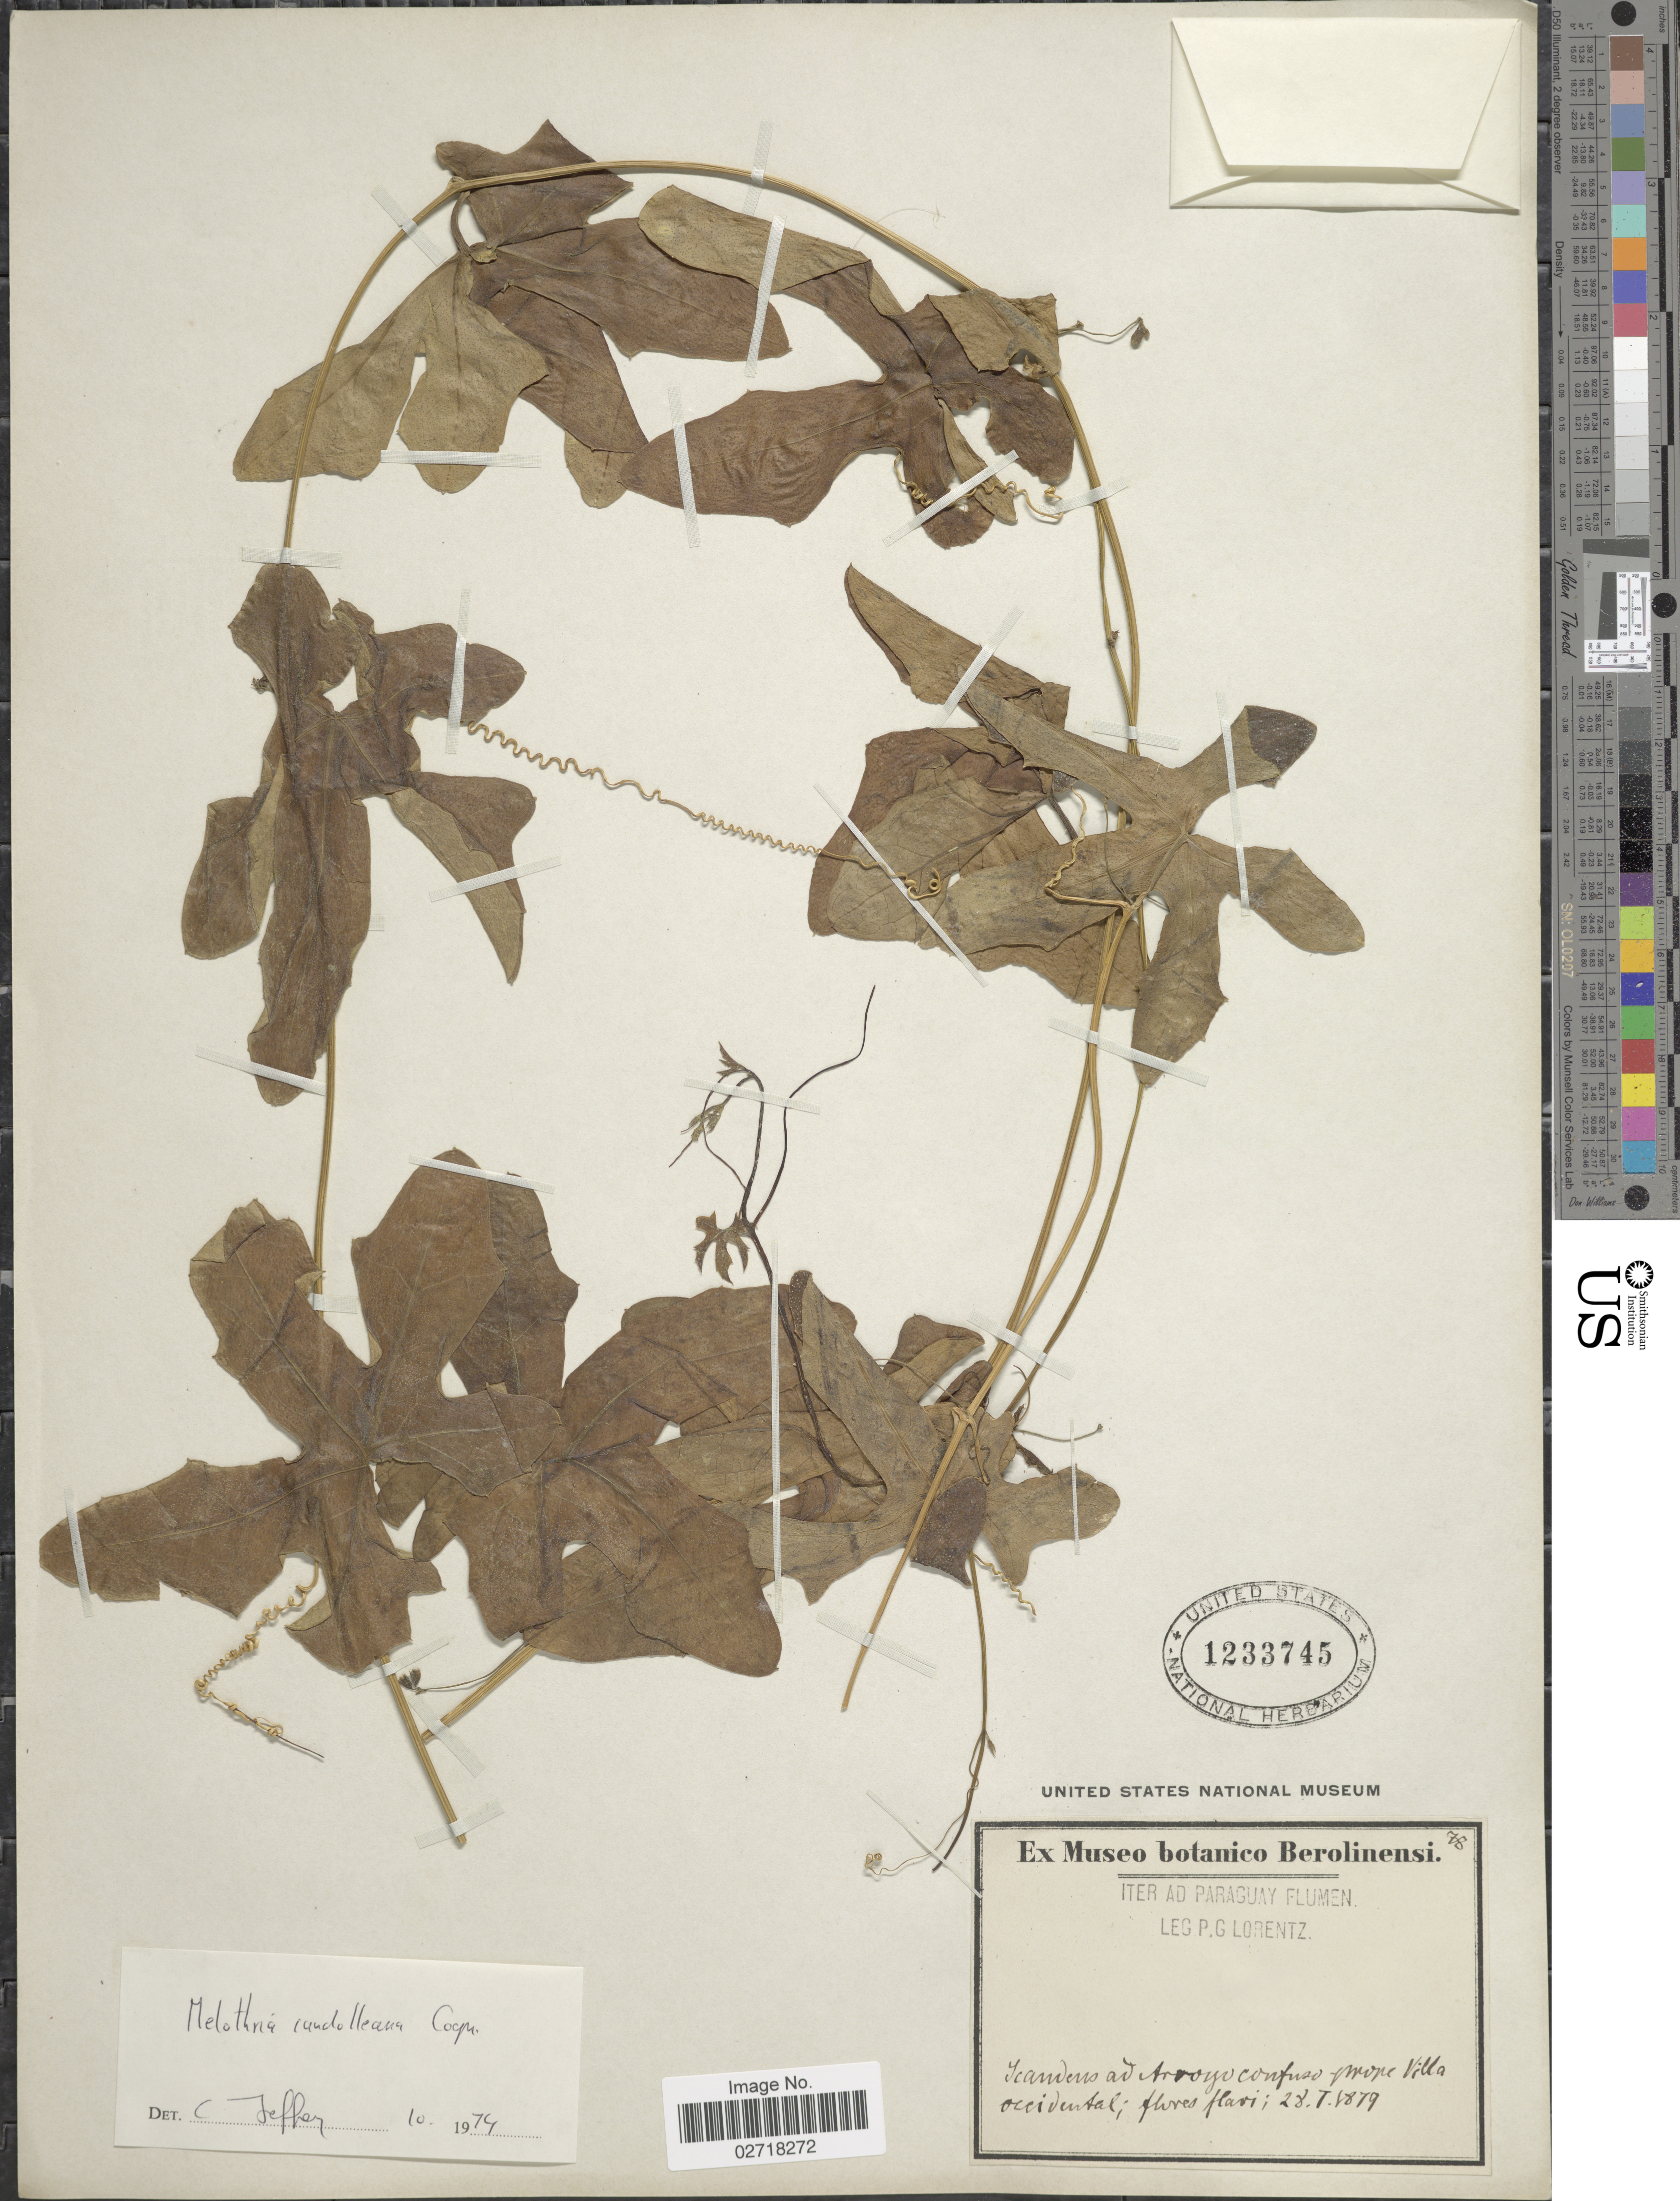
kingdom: Plantae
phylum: Tracheophyta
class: Magnoliopsida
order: Cucurbitales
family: Cucurbitaceae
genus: Melothria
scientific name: Melothria trilobata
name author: Cogn.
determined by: Nee, Michael H.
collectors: P. G. Lorentz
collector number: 78?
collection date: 1879-01-28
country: Paraguay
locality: Scanderro ad Arroyo confuso prope Villa occidental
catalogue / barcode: US 1233745